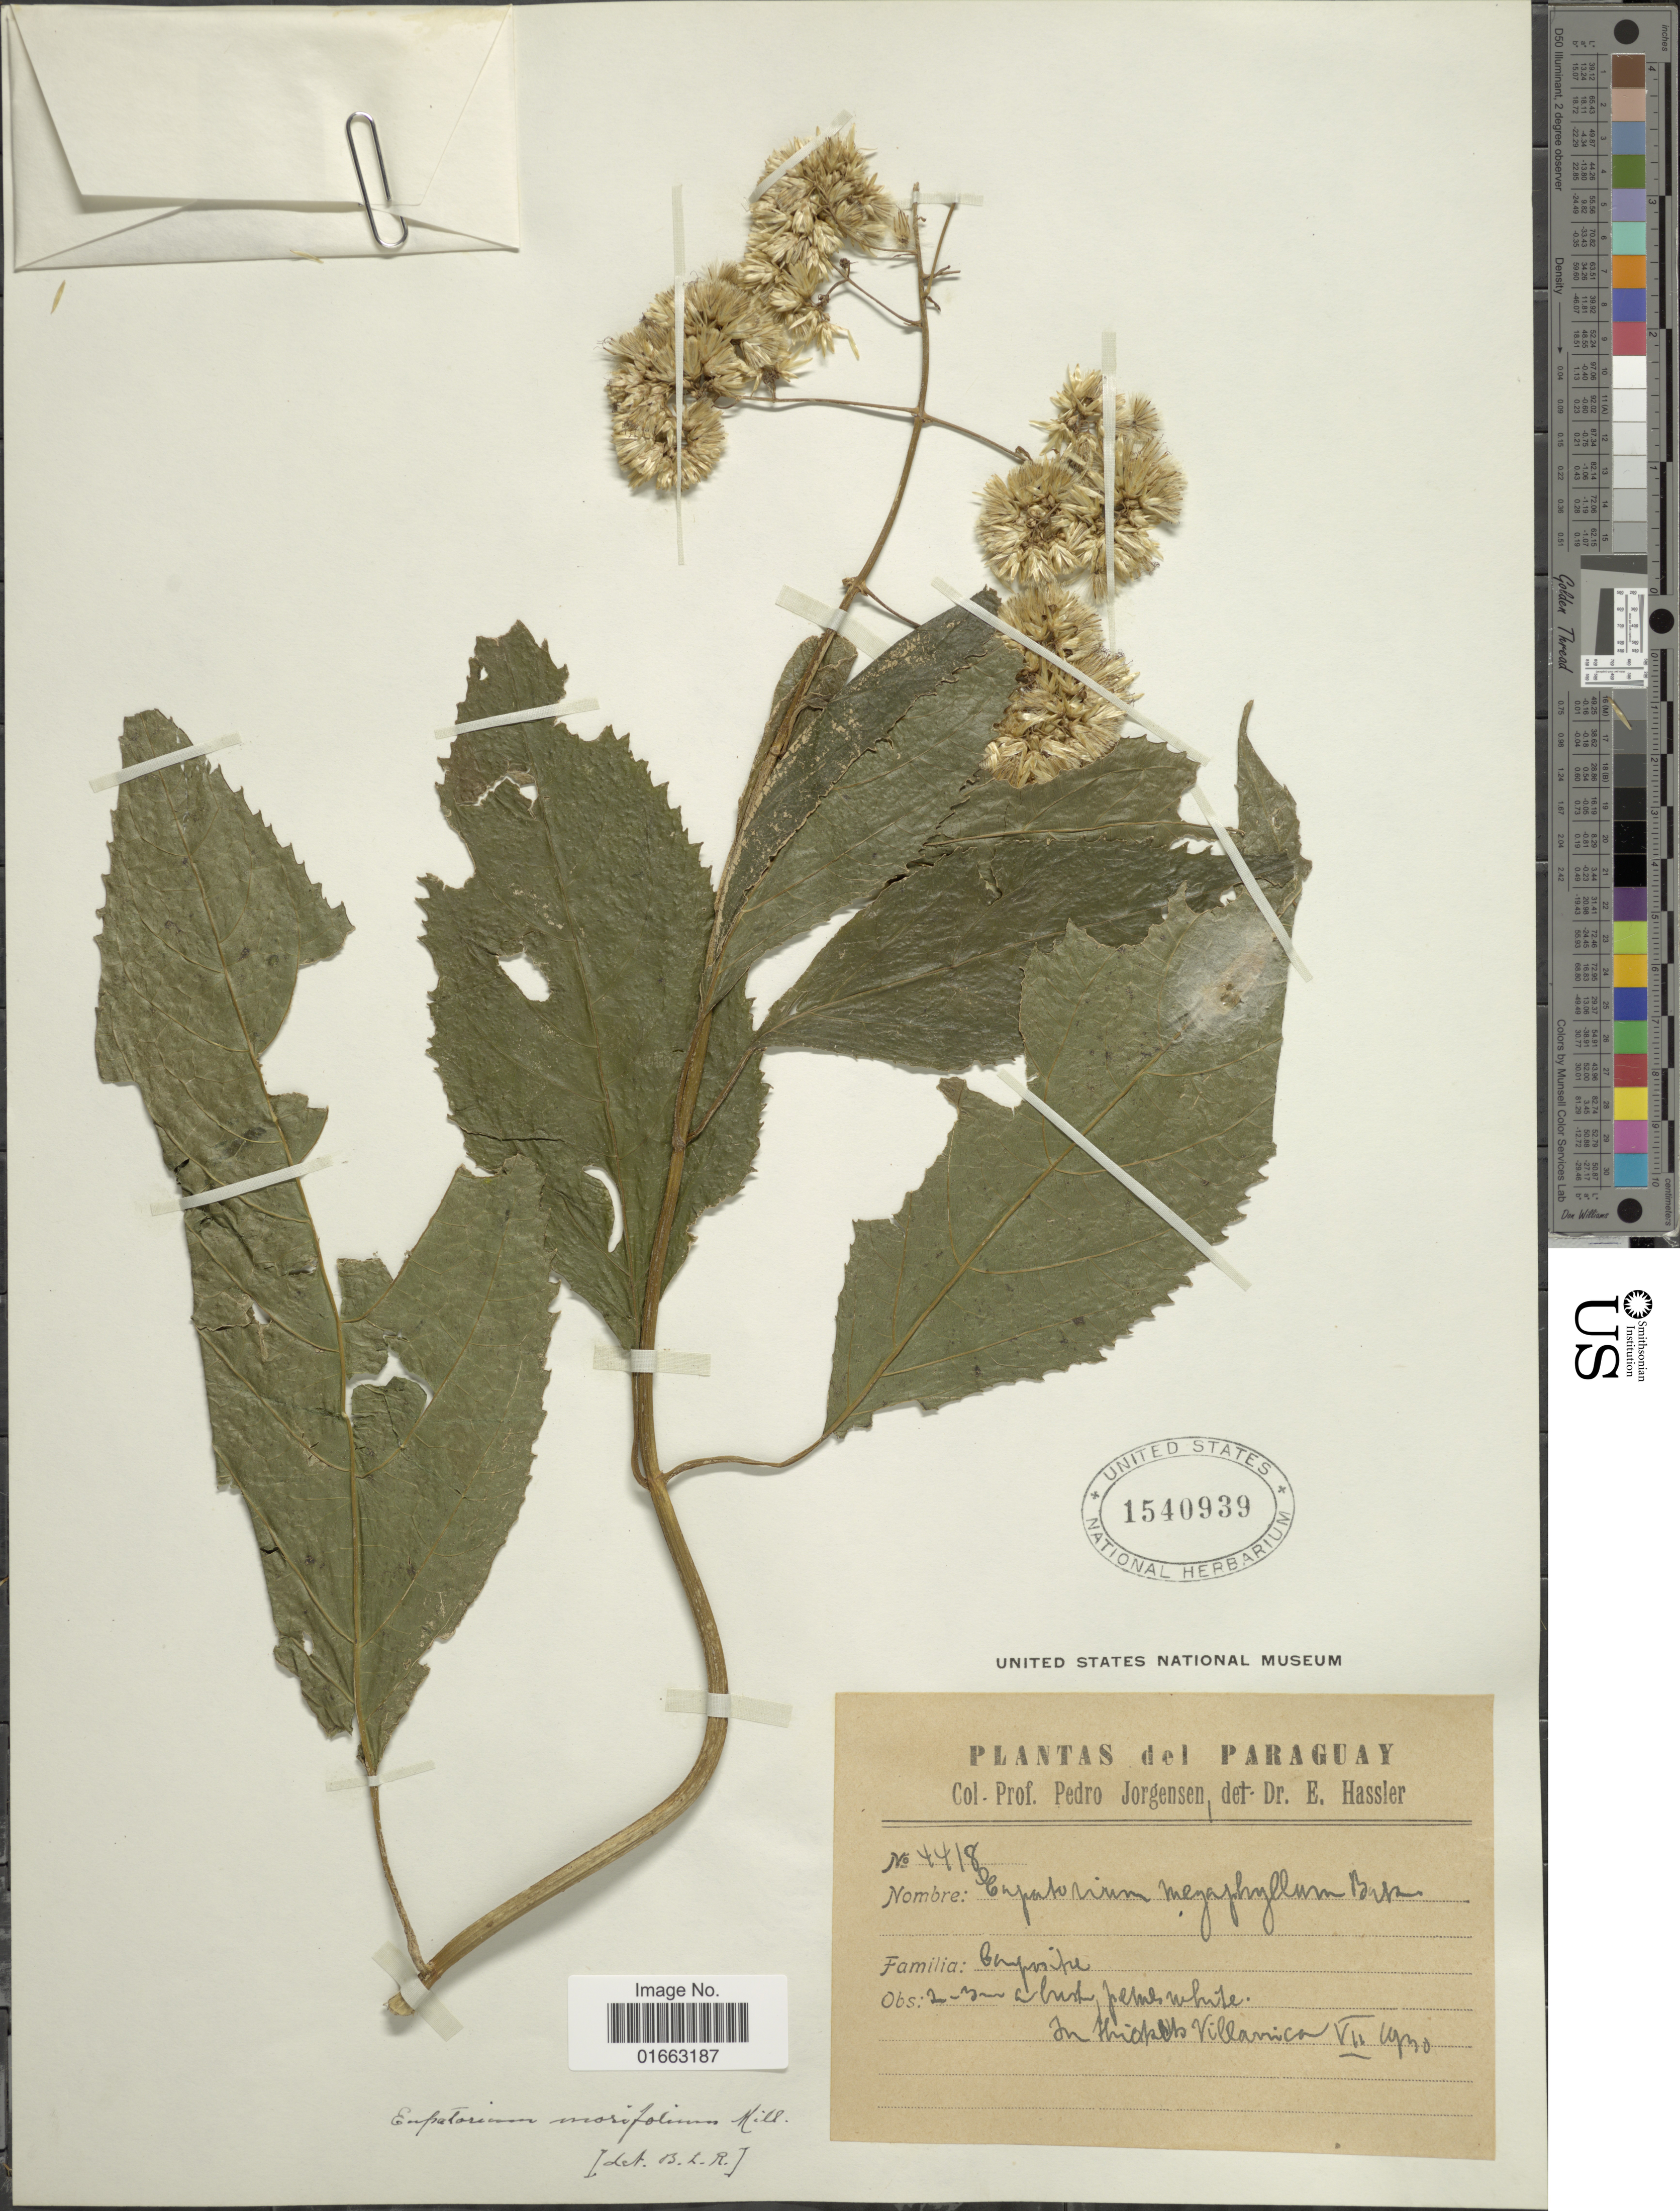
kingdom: Plantae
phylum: Tracheophyta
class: Magnoliopsida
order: Asterales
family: Asteraceae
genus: Critonia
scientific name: Critonia morifolia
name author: (Mill.) R.M. King & H. Rob.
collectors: P. Jörgensen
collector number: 4418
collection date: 1930-07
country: Paraguay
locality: In thickets Villarrica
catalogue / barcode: US 1540939